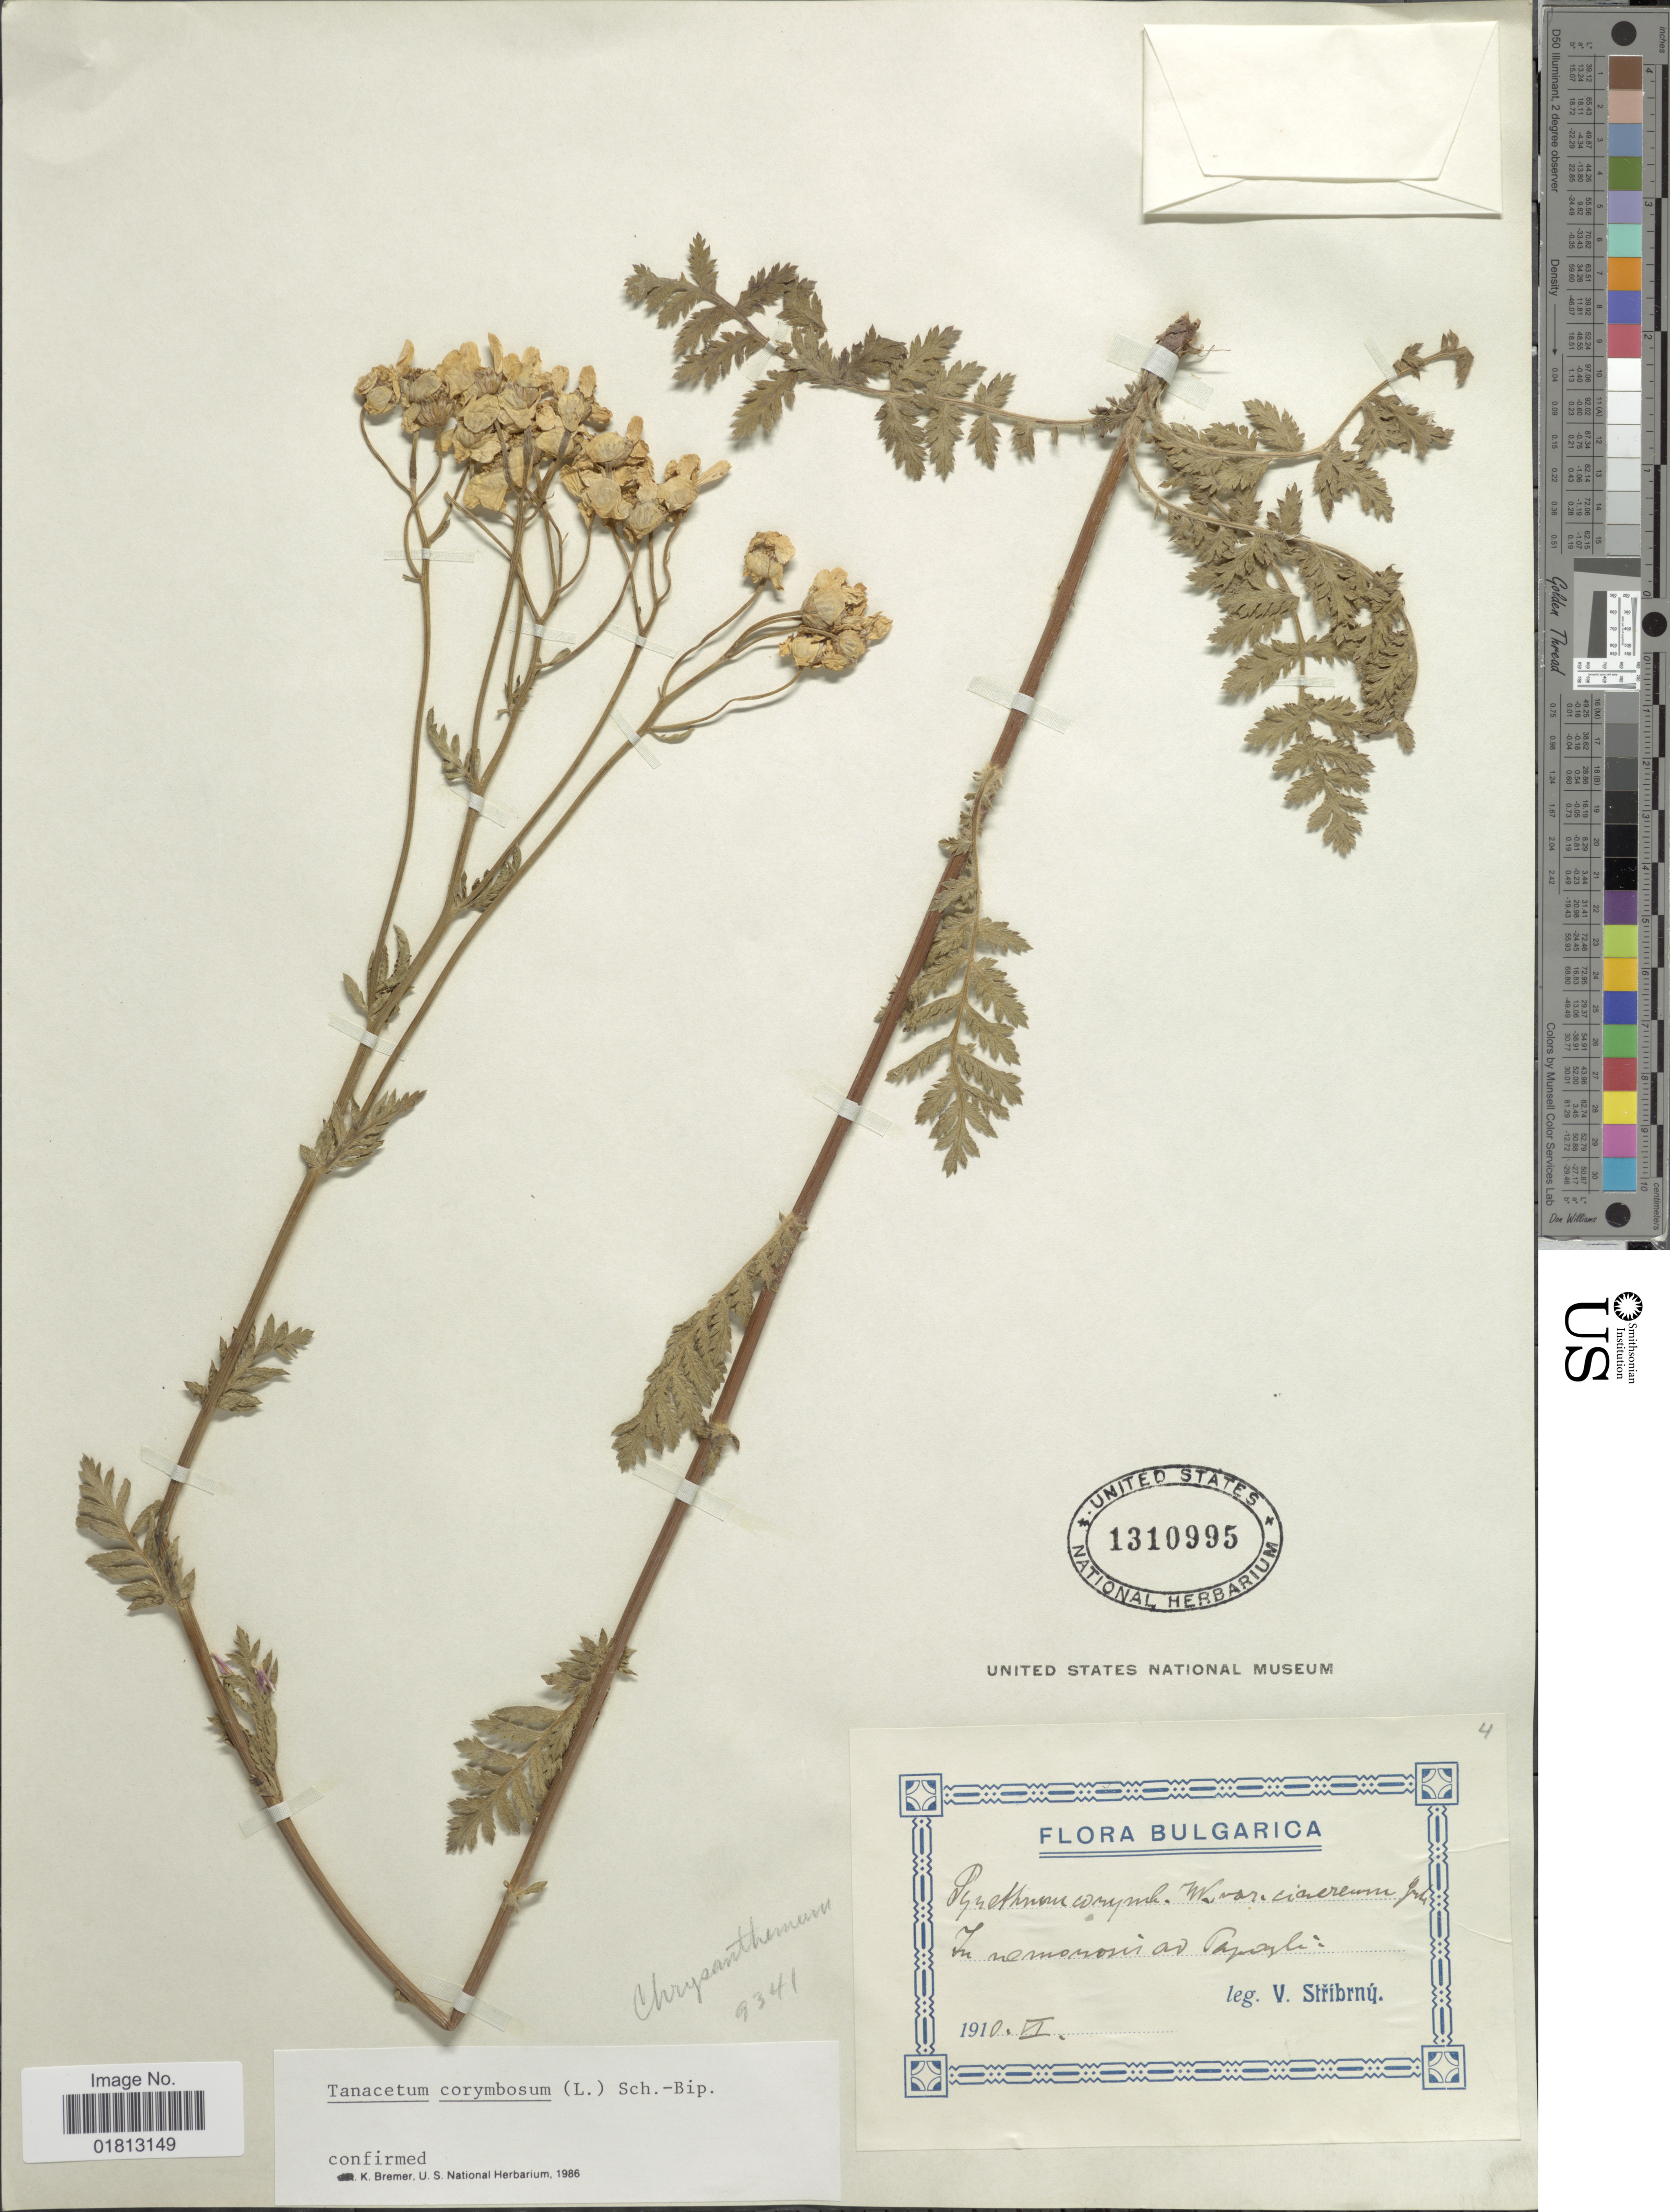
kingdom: Plantae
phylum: Tracheophyta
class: Magnoliopsida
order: Asterales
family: Asteraceae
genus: Tanacetum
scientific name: Tanacetum corymbosum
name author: (L.) Sch. Bip.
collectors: V. Stribrny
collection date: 1910-06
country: Bulgaria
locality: In nemonosis ad Papogle [interpreted]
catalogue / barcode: US 1310995